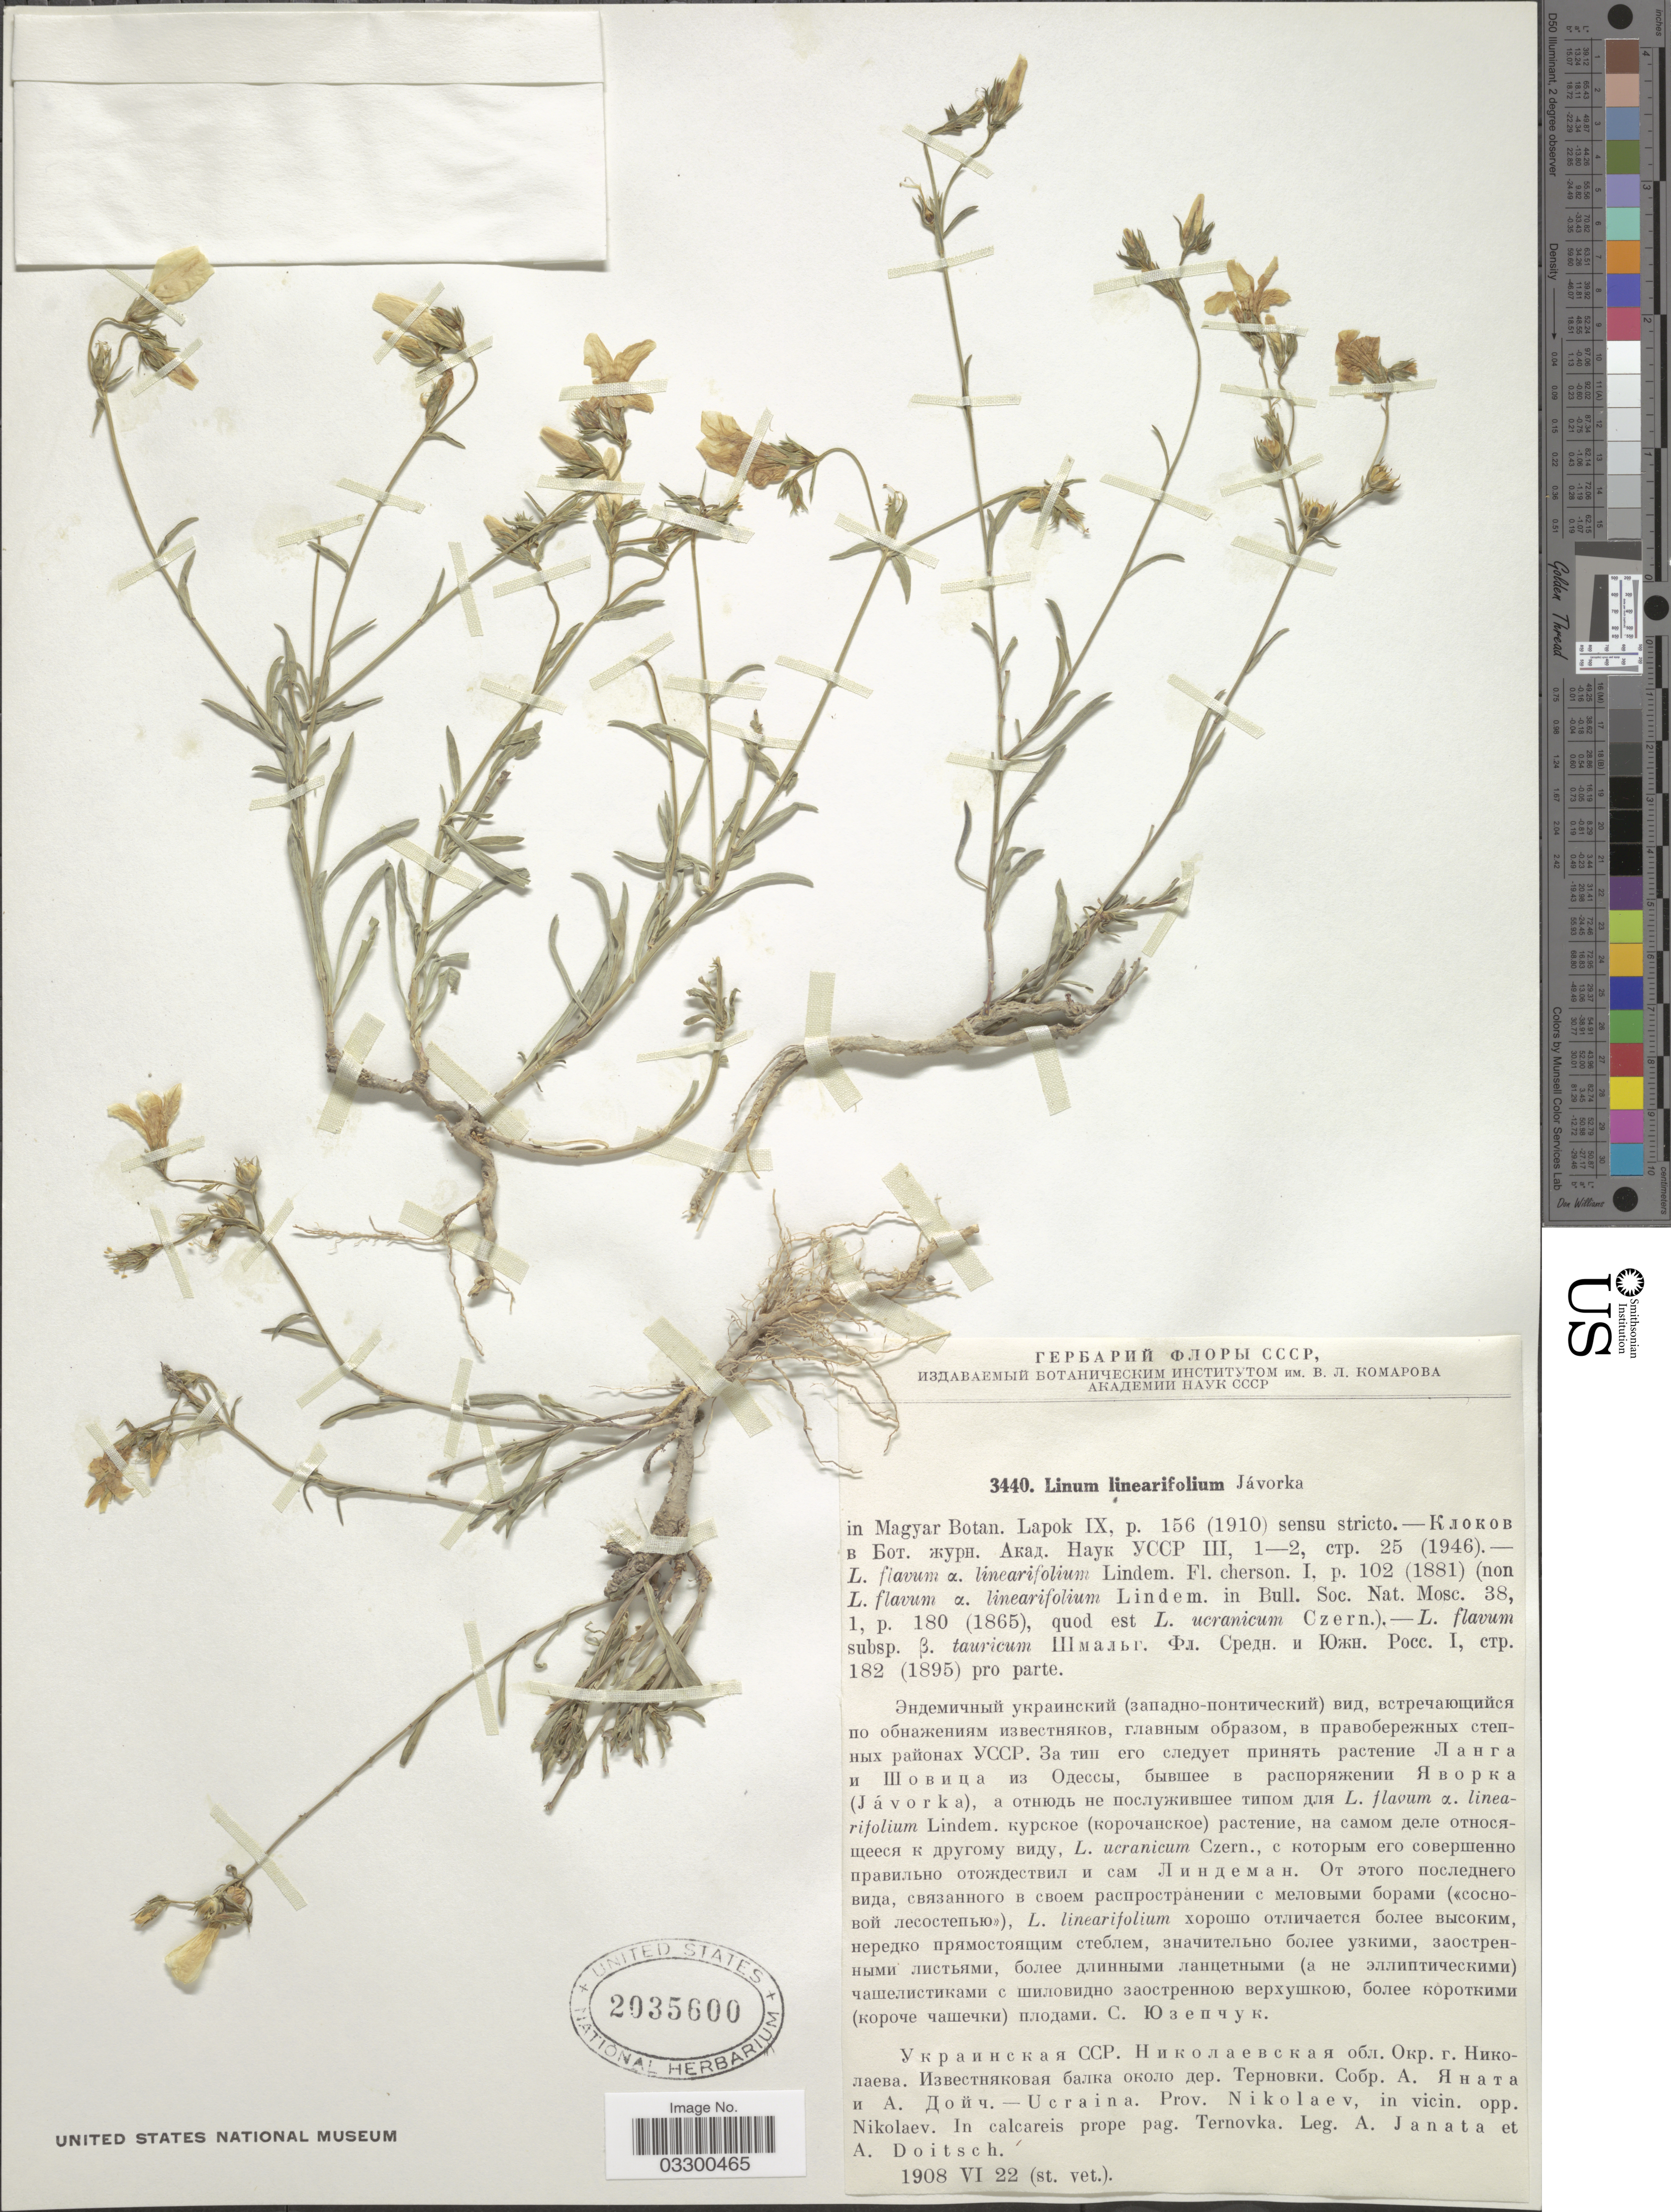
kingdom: Plantae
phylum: Tracheophyta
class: Magnoliopsida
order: Malpighiales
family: Linaceae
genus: Linum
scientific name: Linum linearifolium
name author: (Lindm.) Juz.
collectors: A. Janata & A. Doitsch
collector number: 3440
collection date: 1908-06-22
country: Ukraine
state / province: Mykolayiv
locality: Prov. Nikolaev, in vicin. opp. Nikolaev. In calcareis prope pag. Ternovka.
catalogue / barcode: US 2035600